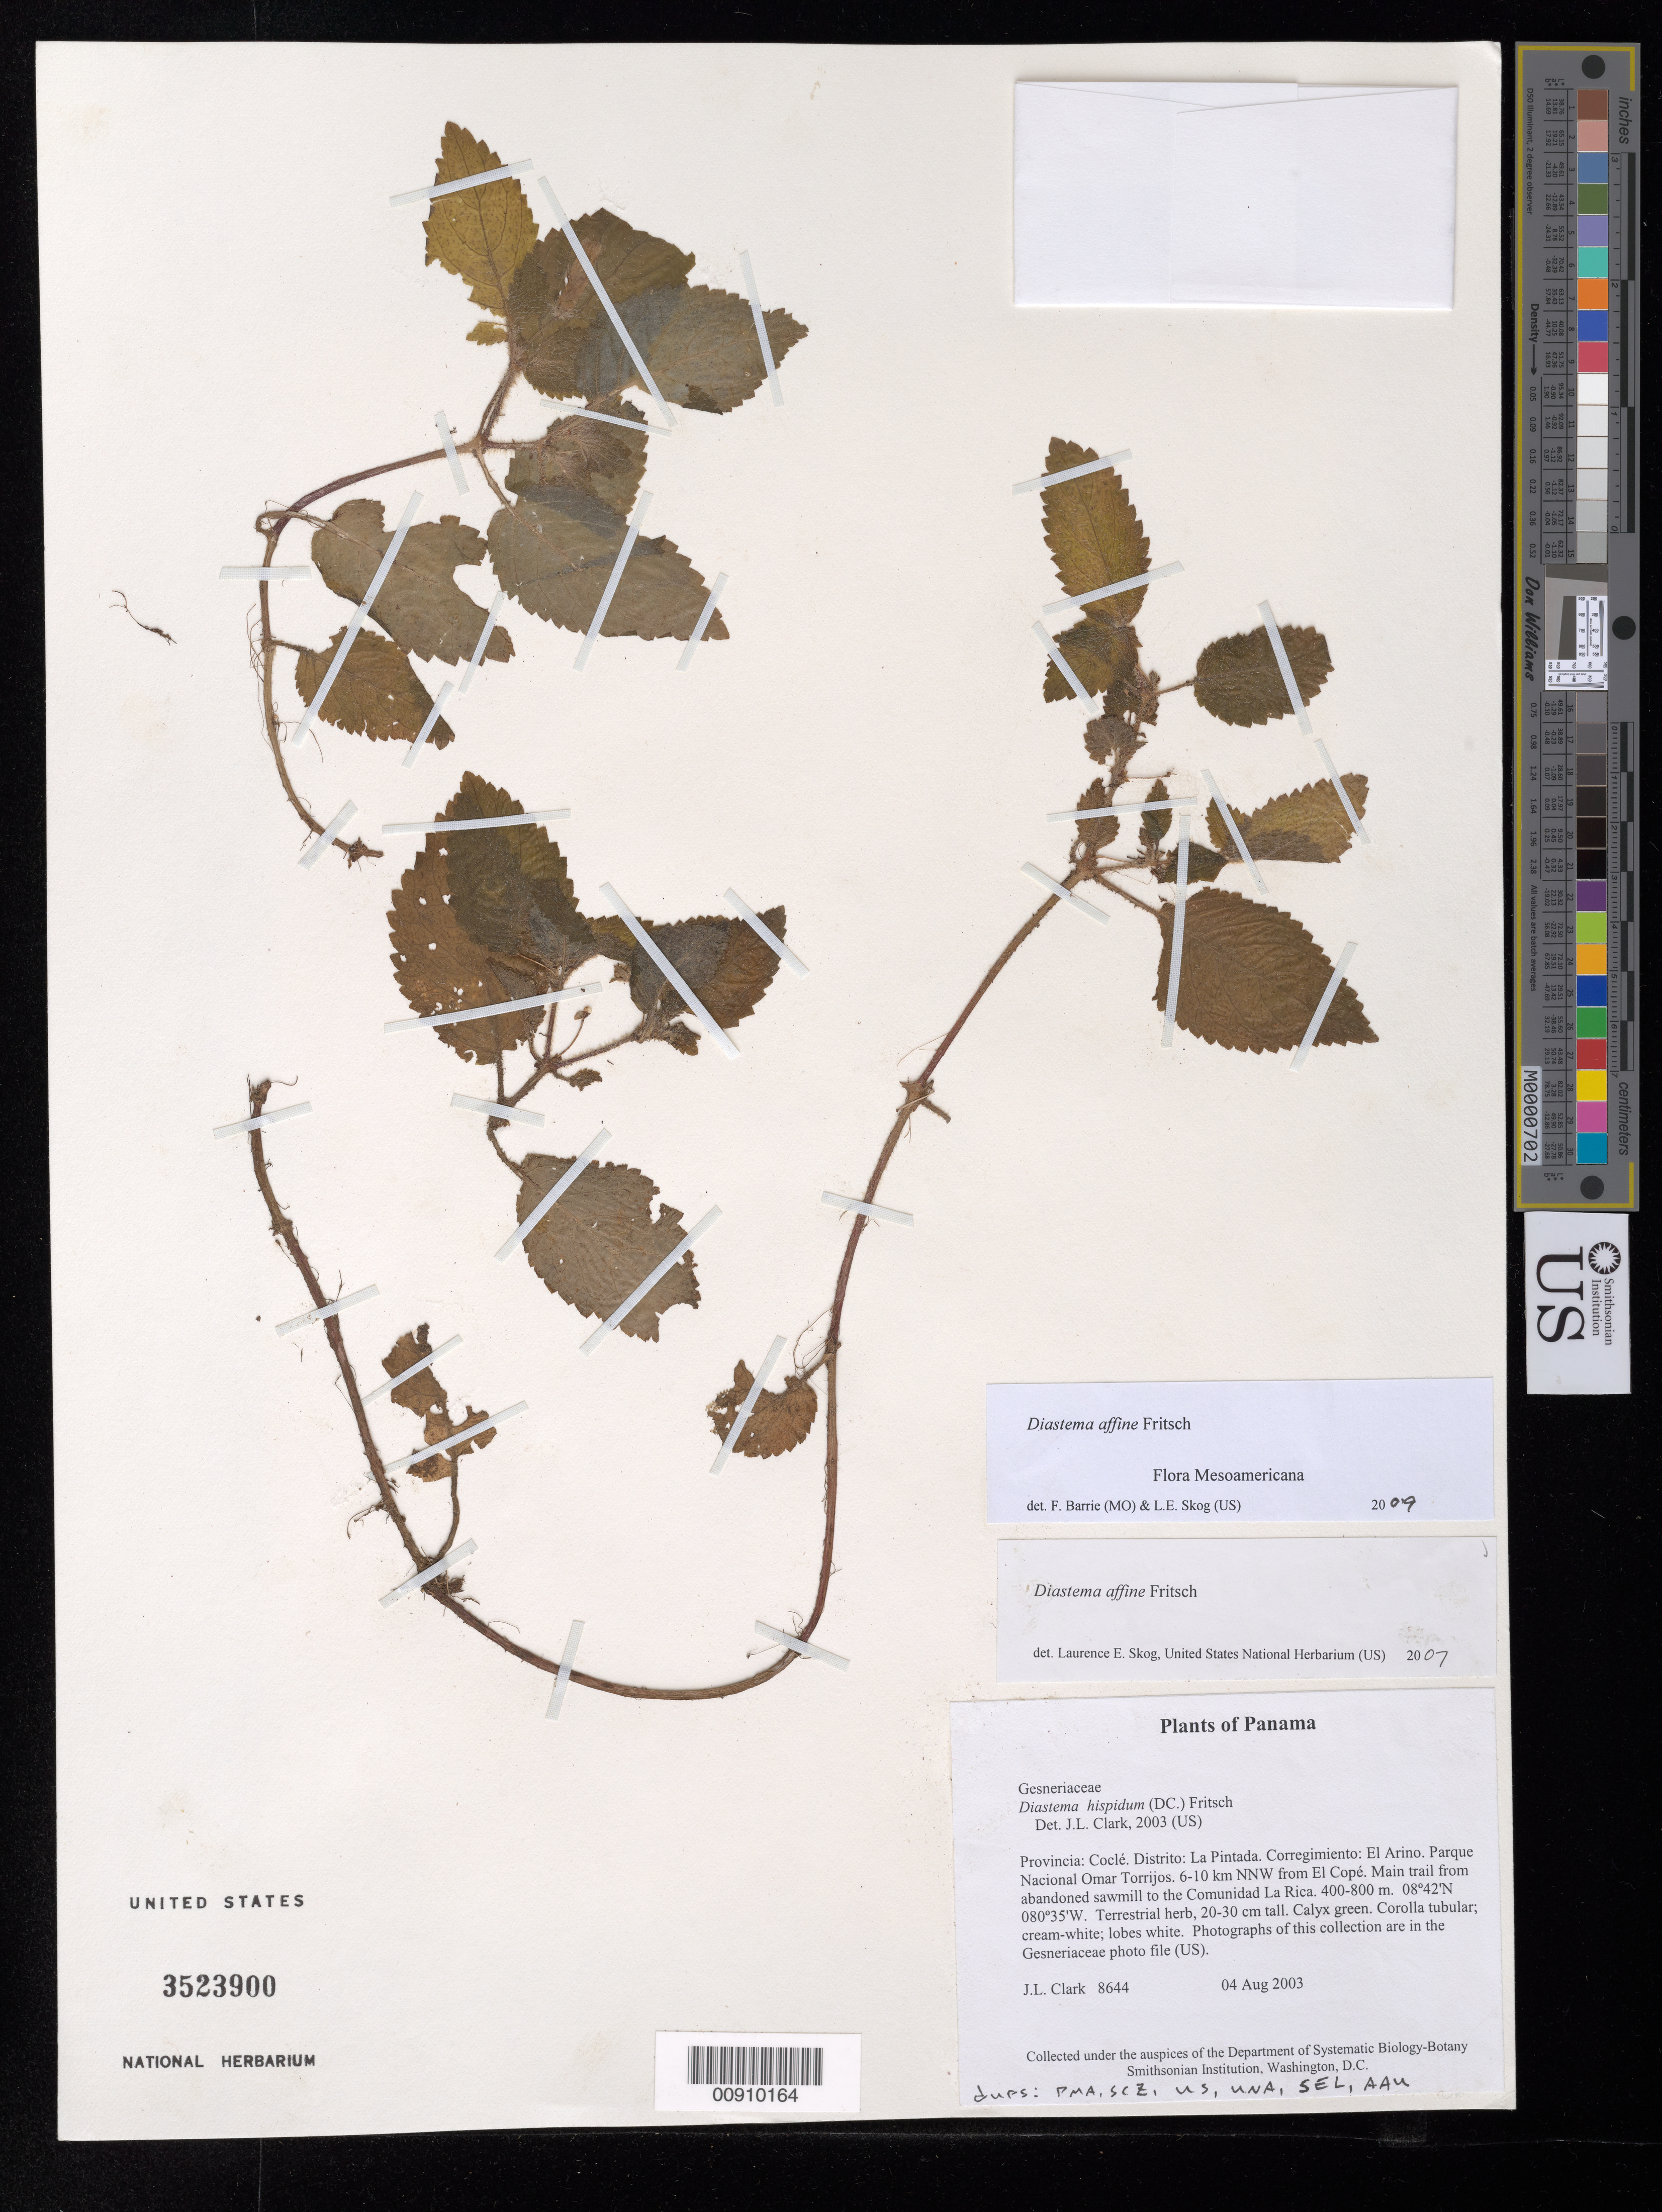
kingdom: Plantae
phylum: Tracheophyta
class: Magnoliopsida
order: Lamiales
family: Gesneriaceae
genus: Diastema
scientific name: Diastema affine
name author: Fritsch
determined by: Skog, Laurence E.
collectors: J. L. Clark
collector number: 8644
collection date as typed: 04 Aug 2003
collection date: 2003-08-04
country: Panama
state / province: Coclé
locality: La Pintada. Corregimiento: El Arino. Parque Nacional Omar Torrijos. 6-10 km NNW from El Copé. Main trail from abandoned sawmill to the Comunidad La Rica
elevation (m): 400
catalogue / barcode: US 3523900